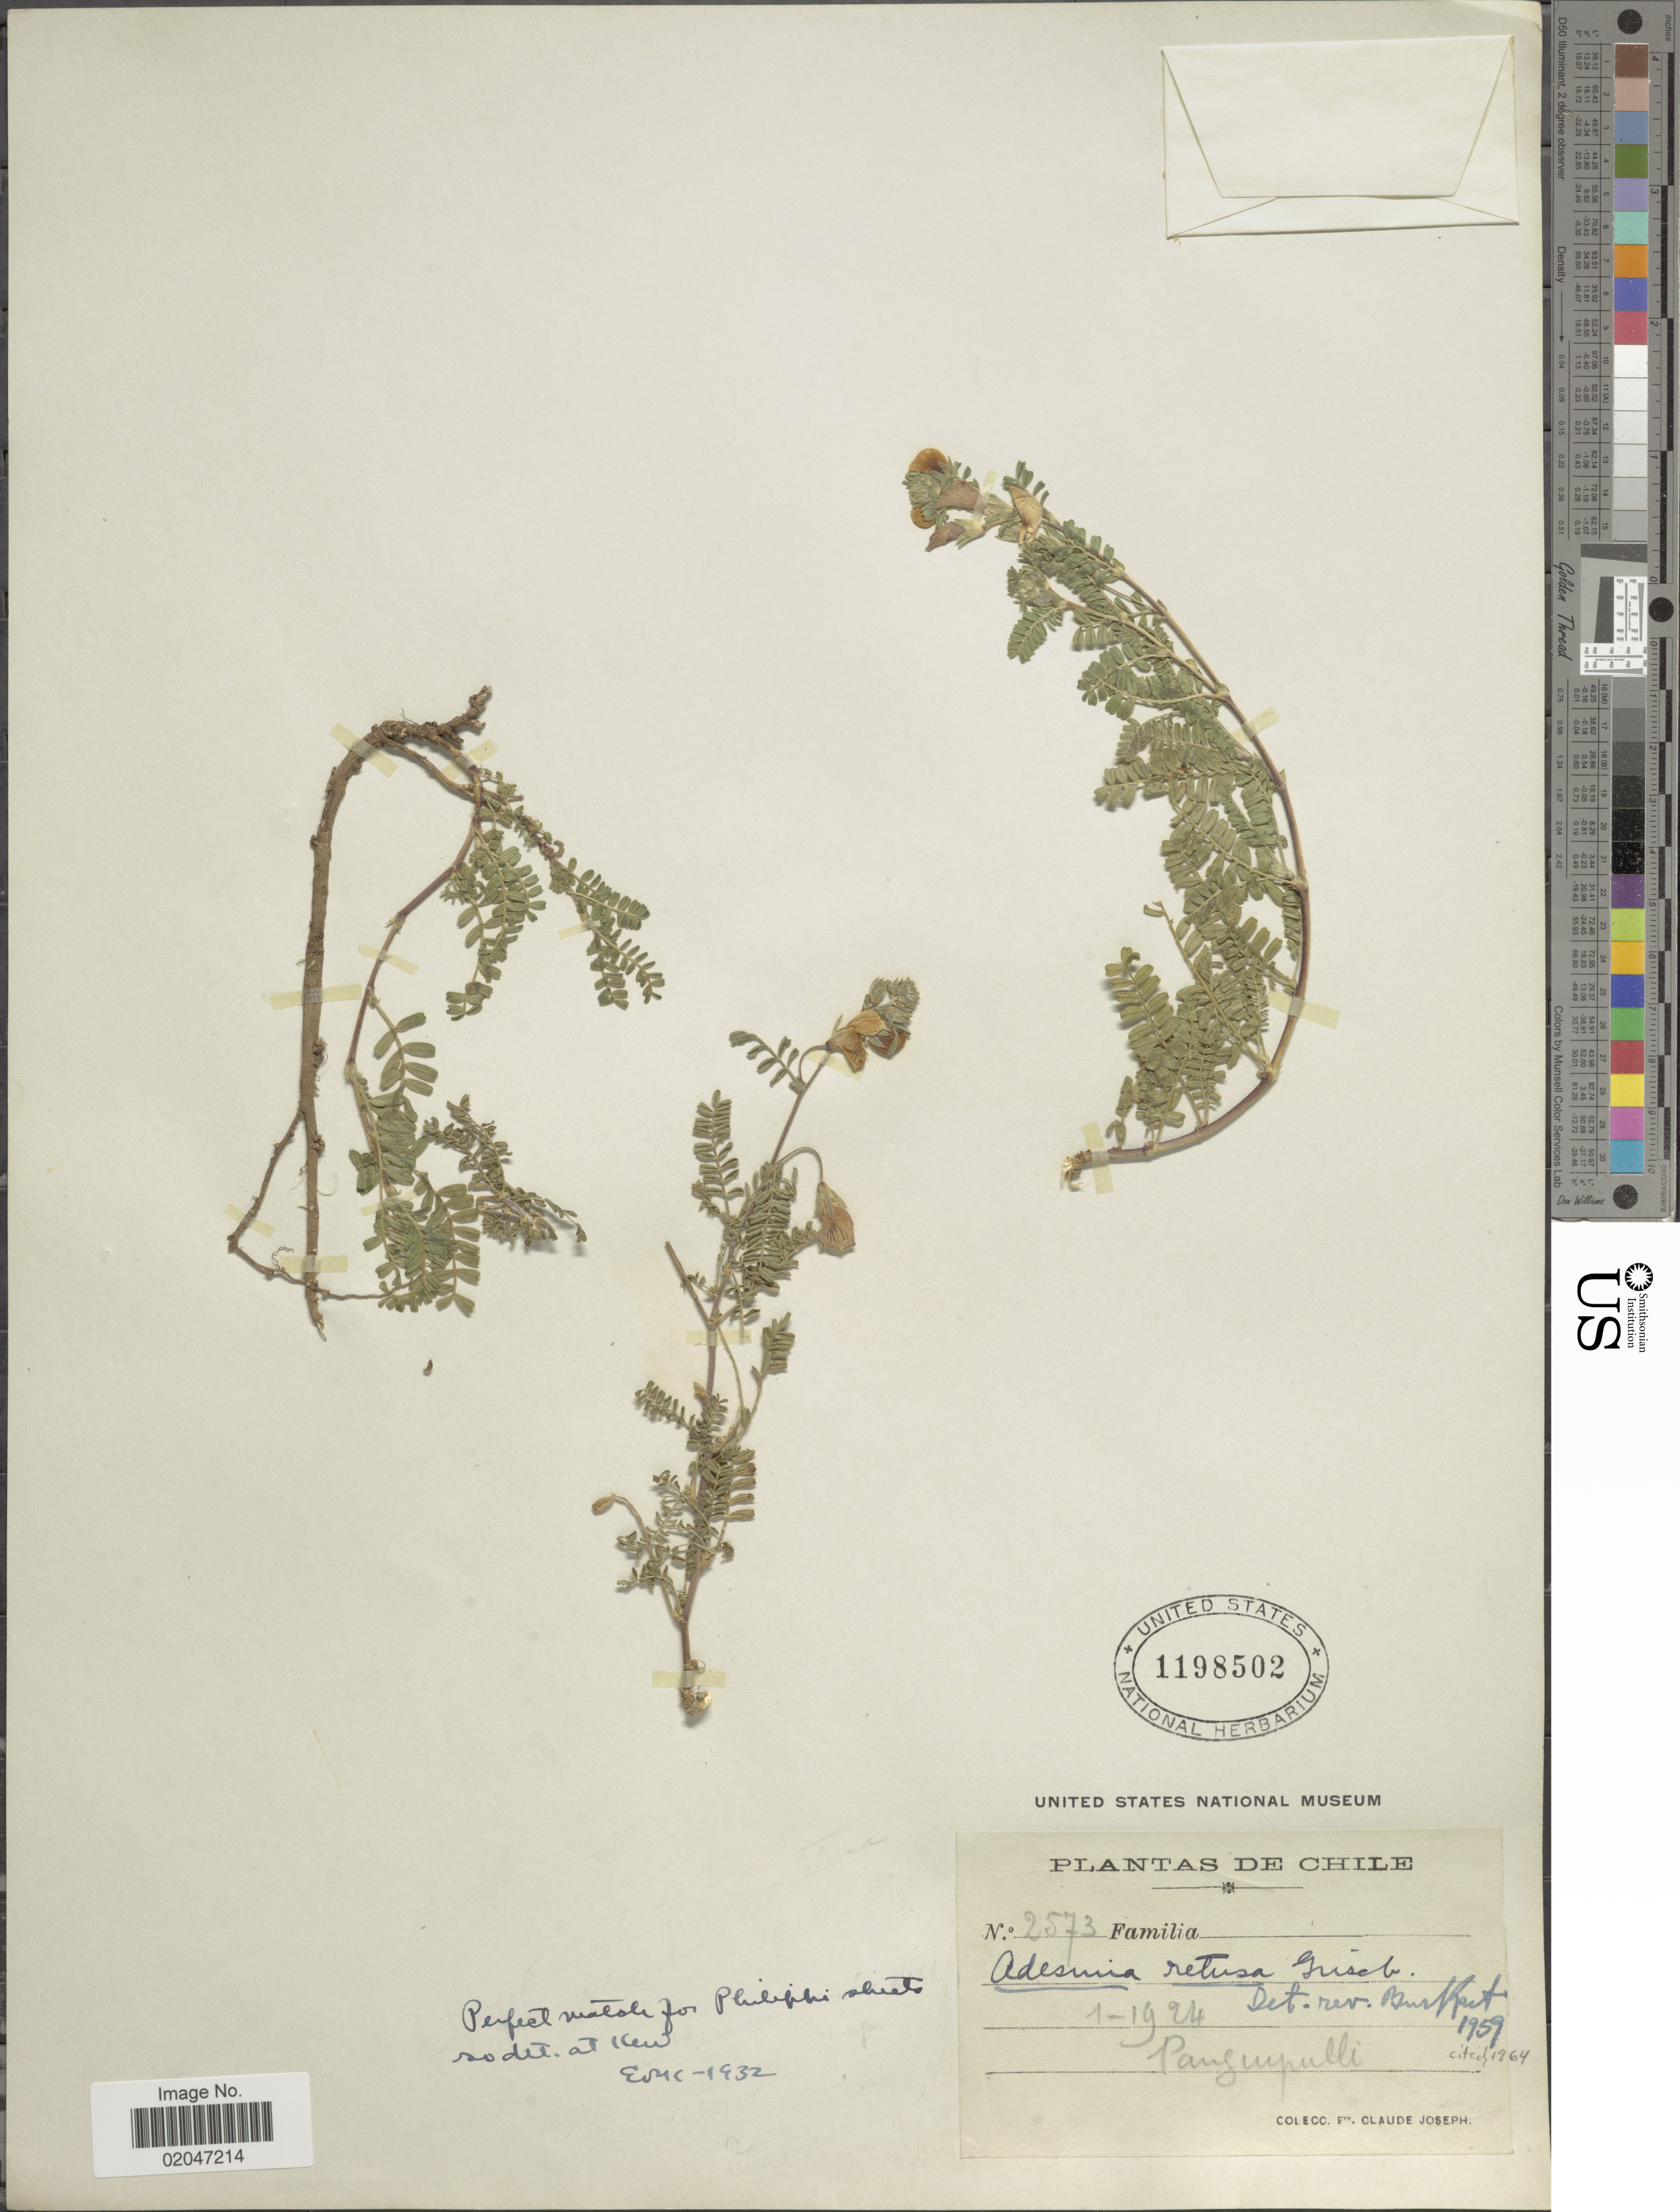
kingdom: Plantae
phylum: Tracheophyta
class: Magnoliopsida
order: Fabales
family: Fabaceae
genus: Adesmia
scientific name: Adesmia retusa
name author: Griseb.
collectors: Bro. Claude-Joseph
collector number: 2573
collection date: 1924-01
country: Chile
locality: Pangupulli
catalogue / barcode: US 1198502